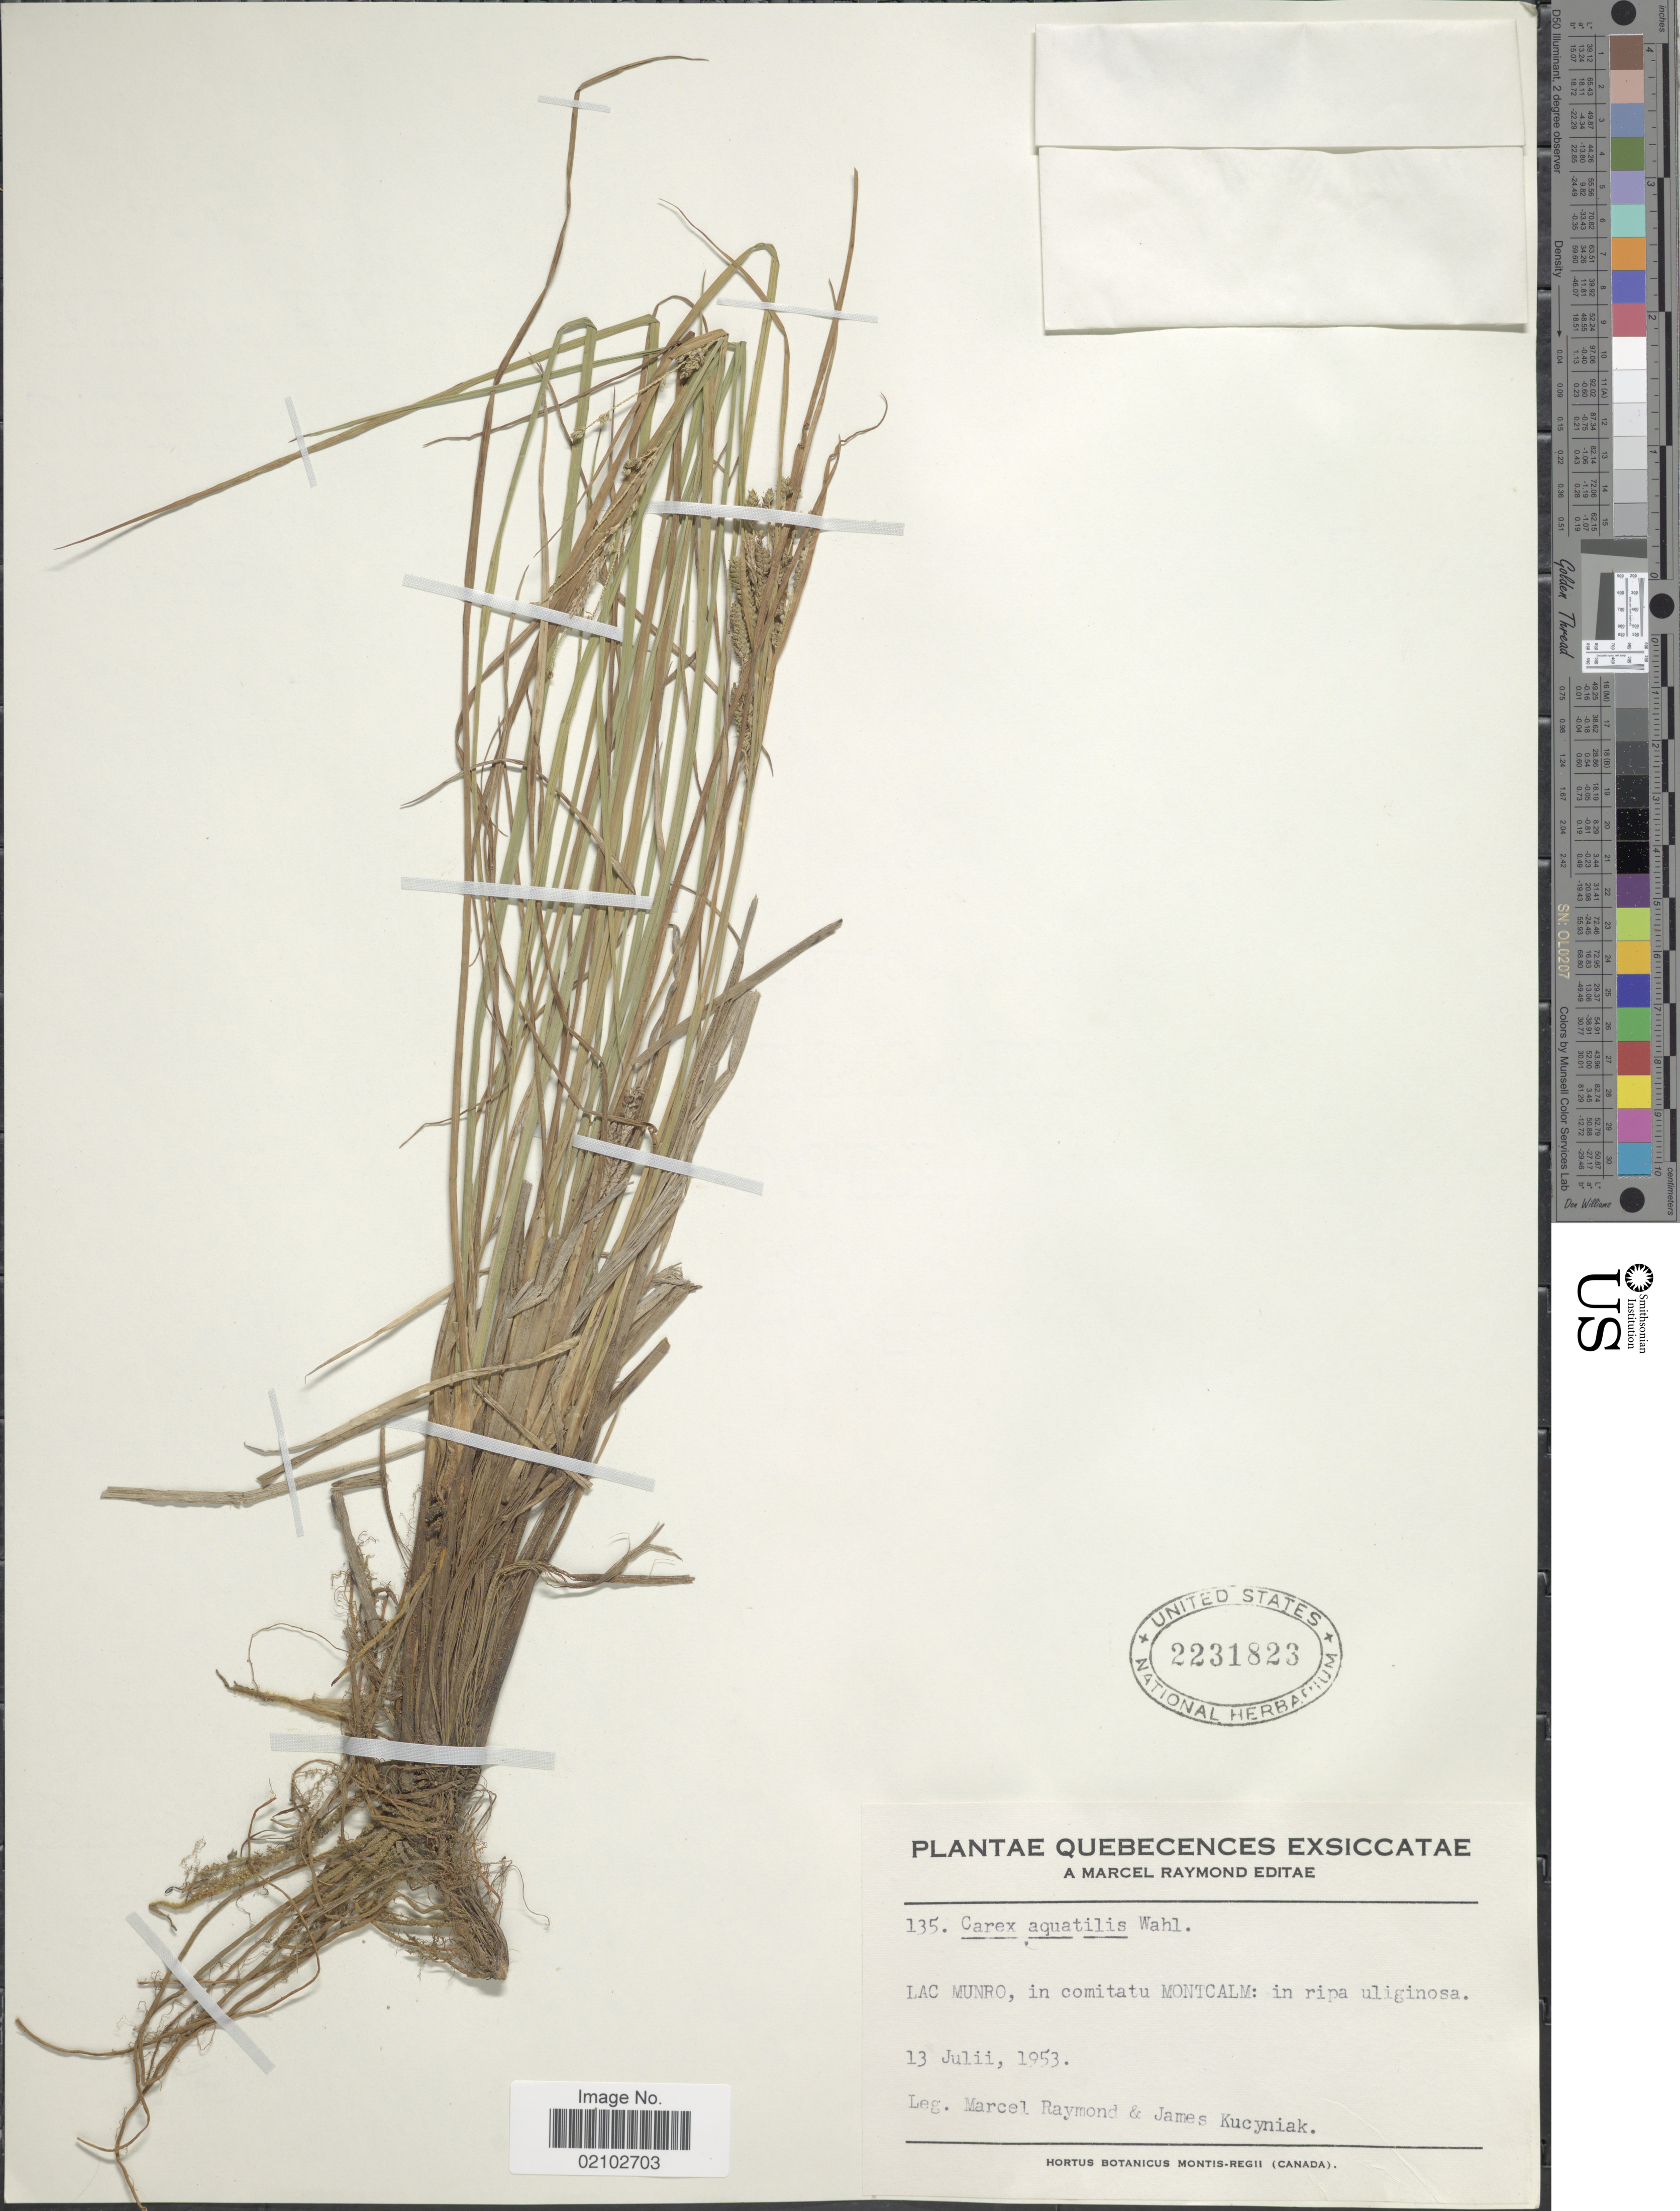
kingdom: Plantae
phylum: Tracheophyta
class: Liliopsida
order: Poales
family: Cyperaceae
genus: Carex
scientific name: Carex aquatilis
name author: Wahlenb.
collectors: M. Raymond & J. Kucyniak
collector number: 135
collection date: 1953-07-13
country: Canada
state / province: Quebec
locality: Quebecenses, Lac Munro, in comitatu Montcalm: in ripa uliginosa.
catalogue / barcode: US 2231823